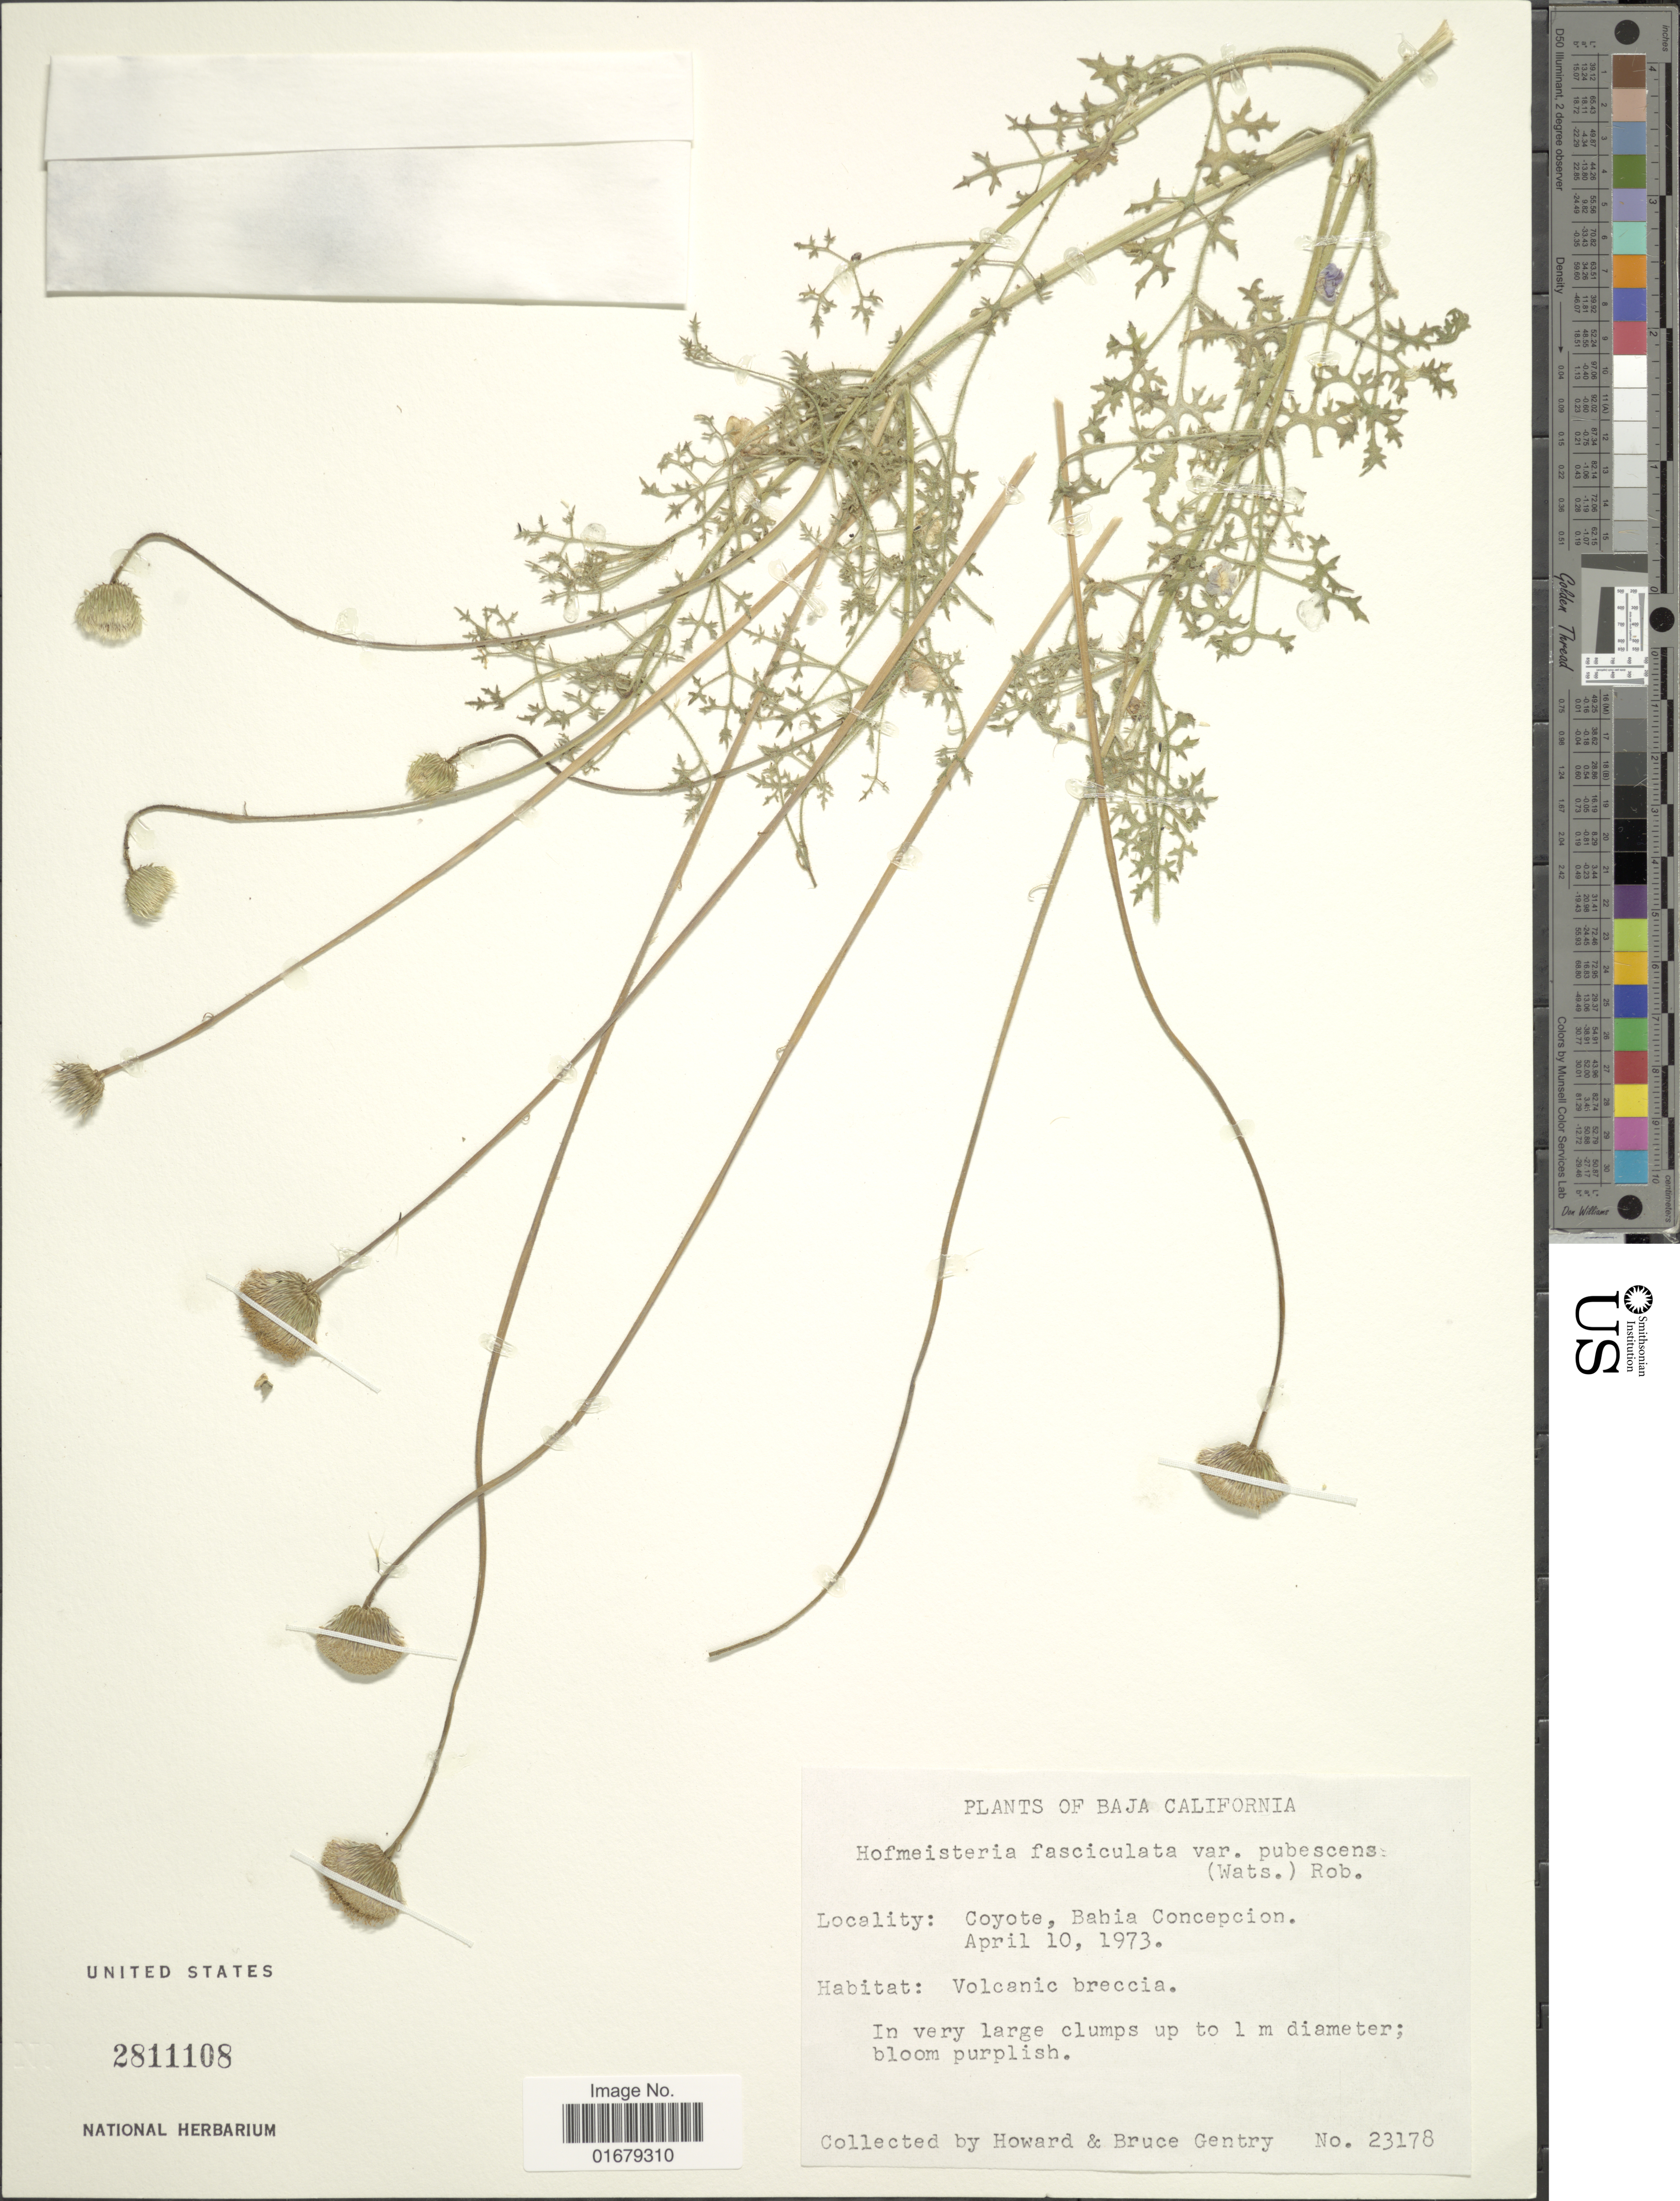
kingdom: Plantae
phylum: Tracheophyta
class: Magnoliopsida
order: Asterales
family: Asteraceae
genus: Hofmeisteria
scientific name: Hofmeisteria fasciculata var. pubescens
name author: (S. Watson) B.L. Rob.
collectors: H. S. Gentry & B. Gentry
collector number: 23178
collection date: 1973-04-10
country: Mexico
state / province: Baja California Sur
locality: Coyete, Bahia Concepcion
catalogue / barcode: US 2811108